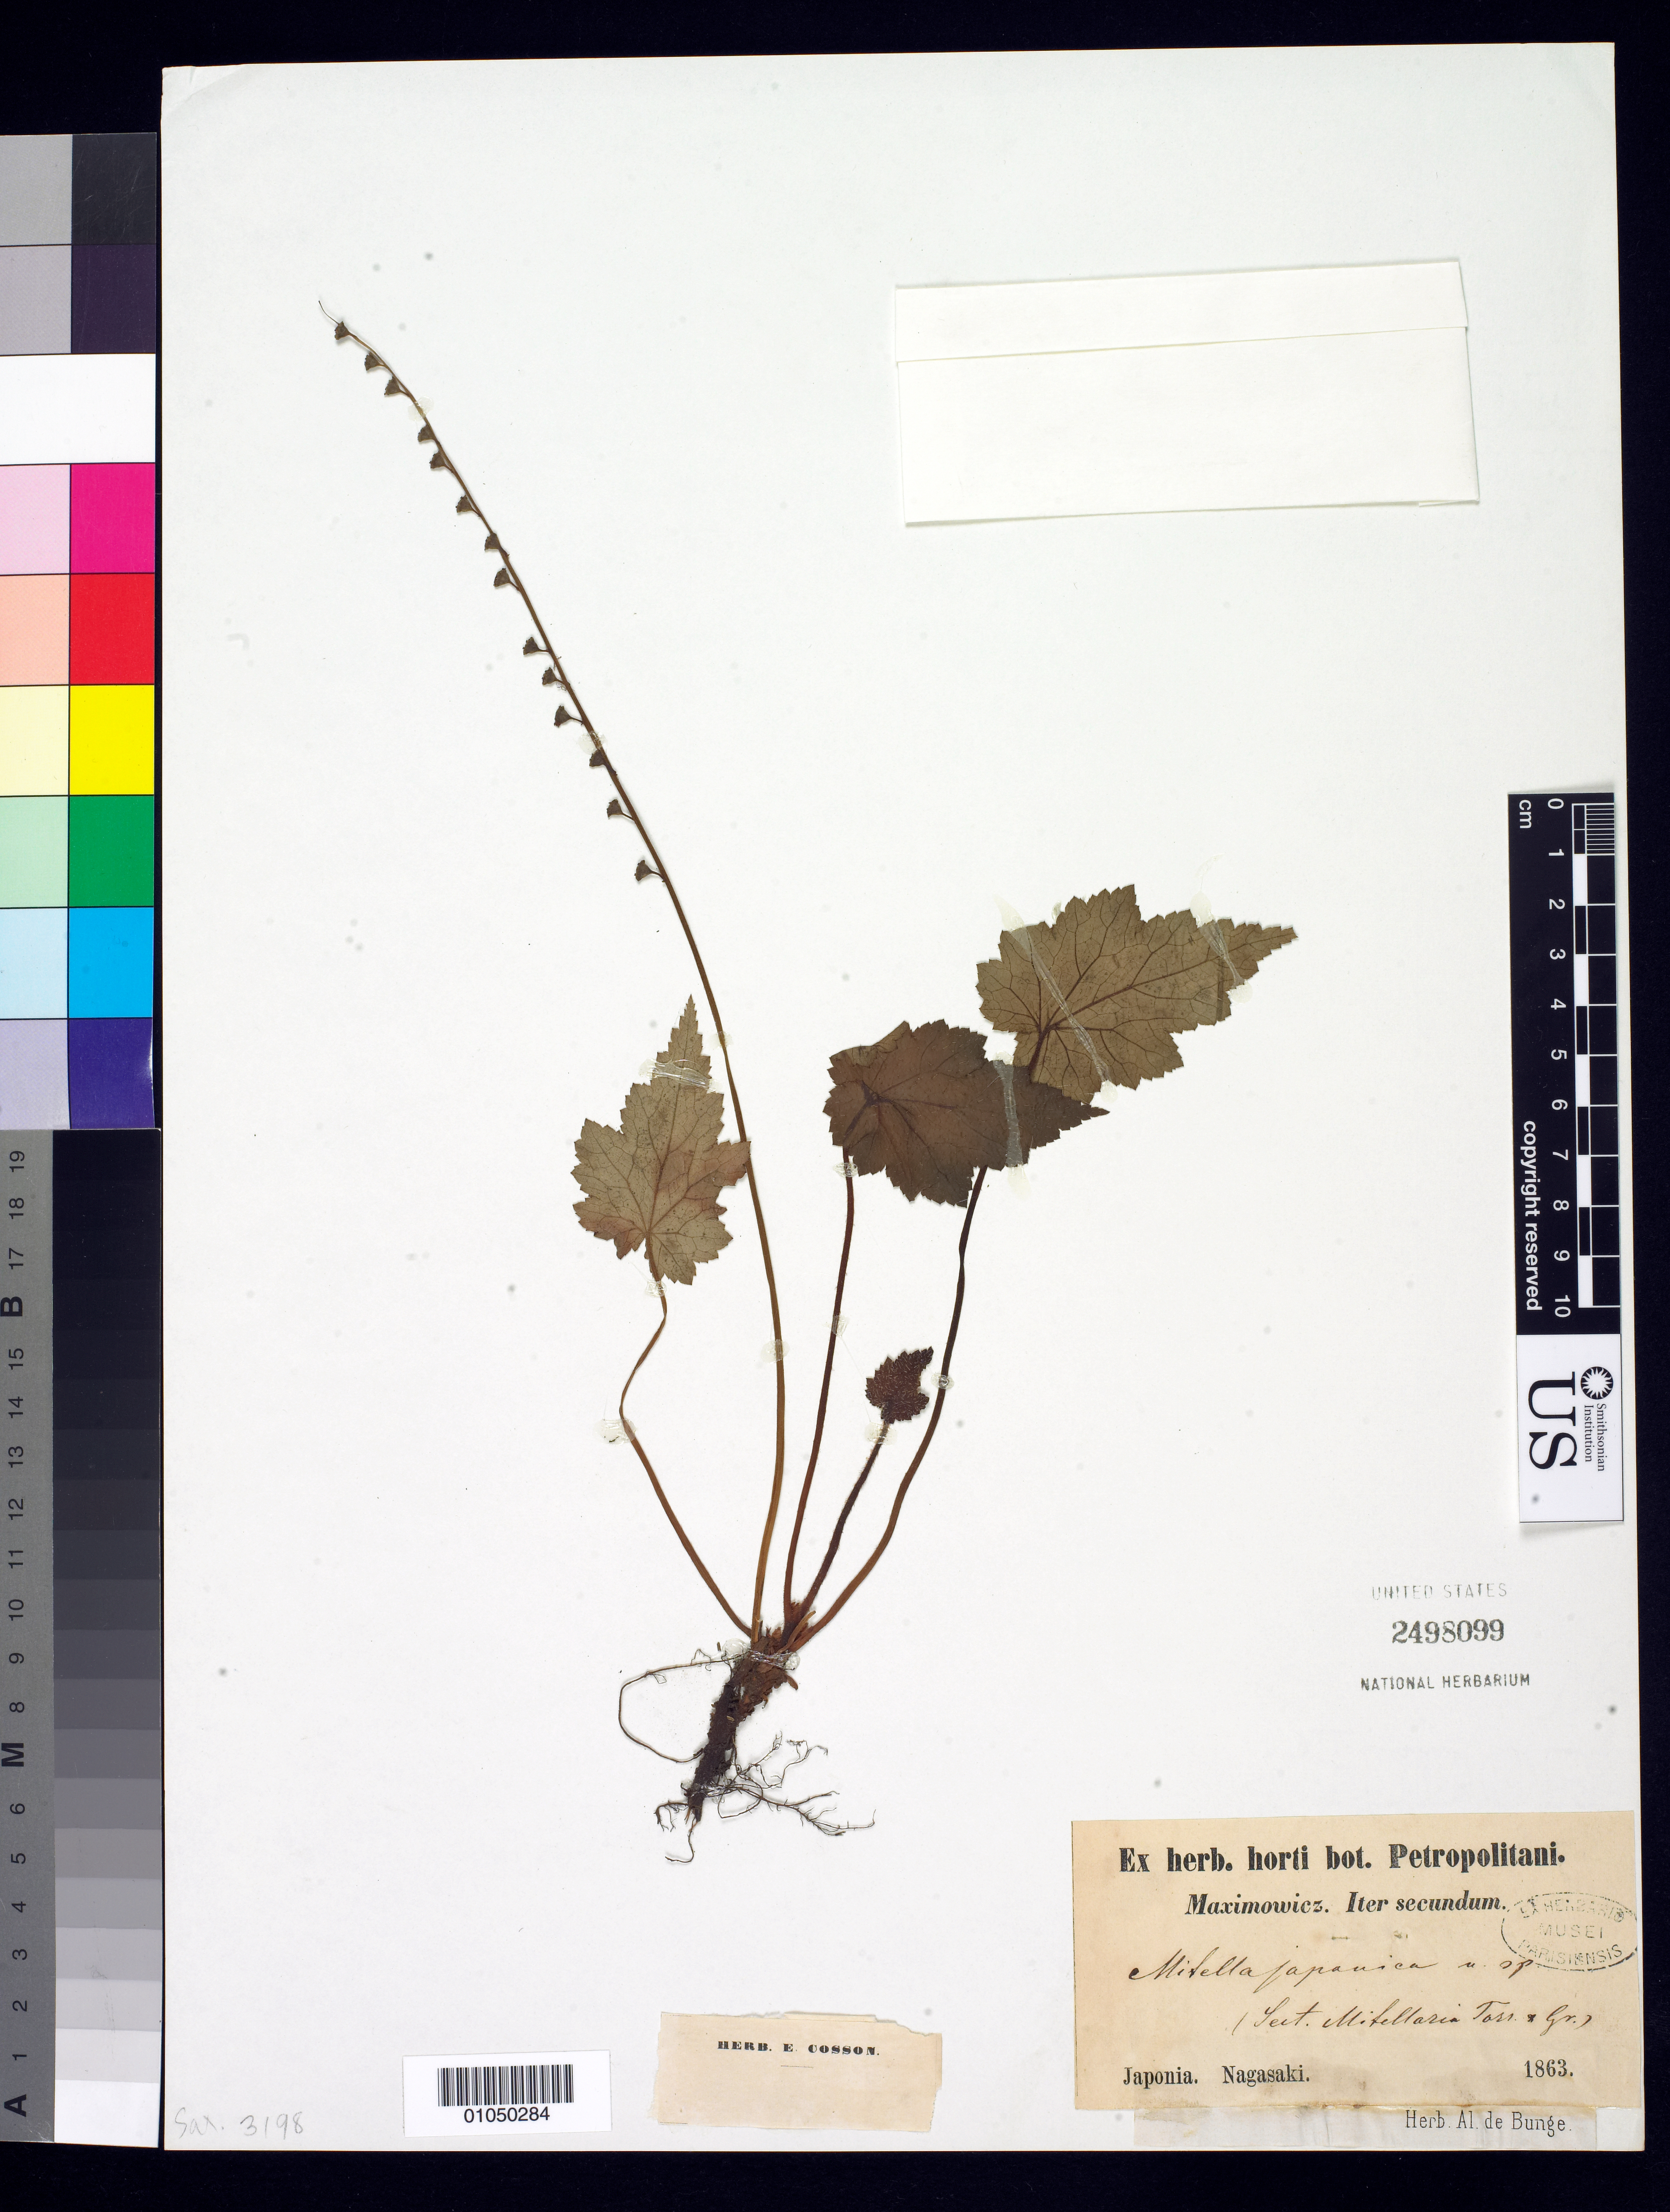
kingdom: Plantae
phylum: Tracheophyta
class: Magnoliopsida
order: Saxifragales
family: Saxifragaceae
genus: Mitella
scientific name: Mitella japonica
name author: Maxim.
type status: Possible Type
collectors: C. J. Maximowicz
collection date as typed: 1863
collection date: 1863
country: Japan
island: Kyushu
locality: Japonia. Nagasaki.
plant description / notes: Probably original material but dubiously type. Protologue, "In Kiusiu m. Aso-san, in sylvis humidis, in Nippon provincia Senano."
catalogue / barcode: US 2498099